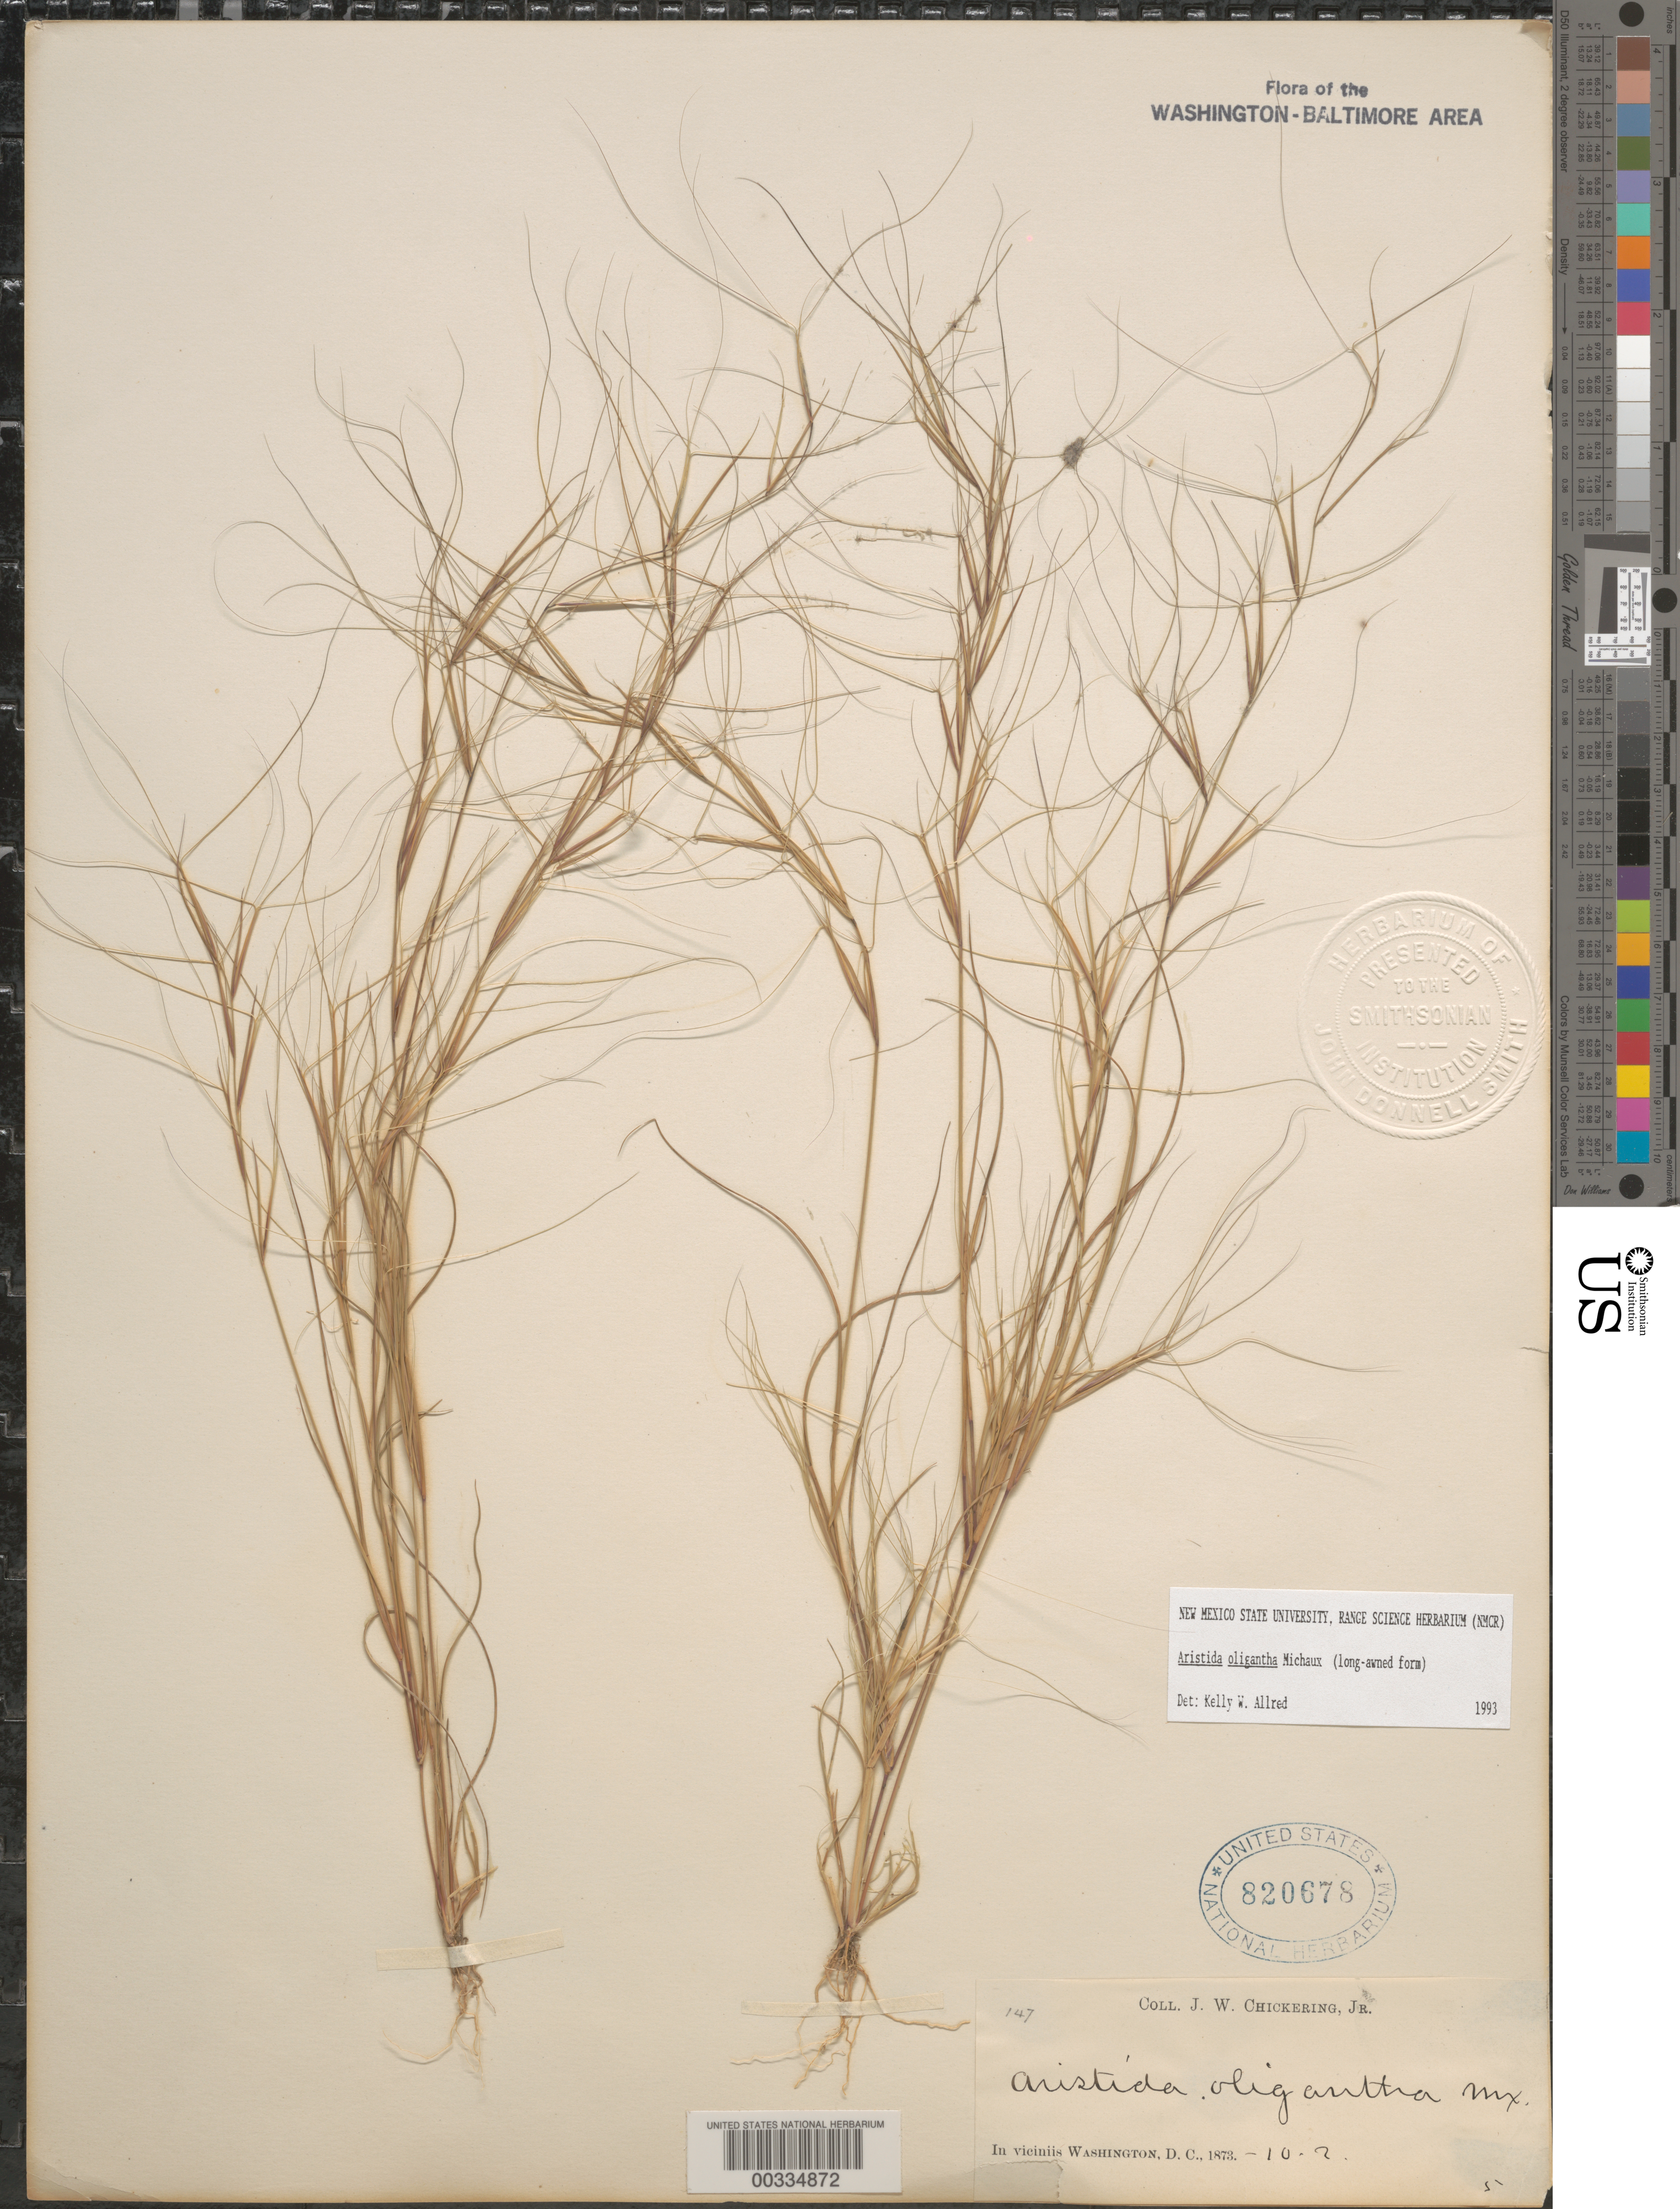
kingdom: Plantae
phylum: Tracheophyta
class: Liliopsida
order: Poales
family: Poaceae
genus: Aristida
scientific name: Aristida oligantha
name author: Michx.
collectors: J. W. Chickering Jr.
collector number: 147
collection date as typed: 07 Oct 1873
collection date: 1873-10-07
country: United States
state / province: District of Columbia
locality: Washington DC area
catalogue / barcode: US 820678